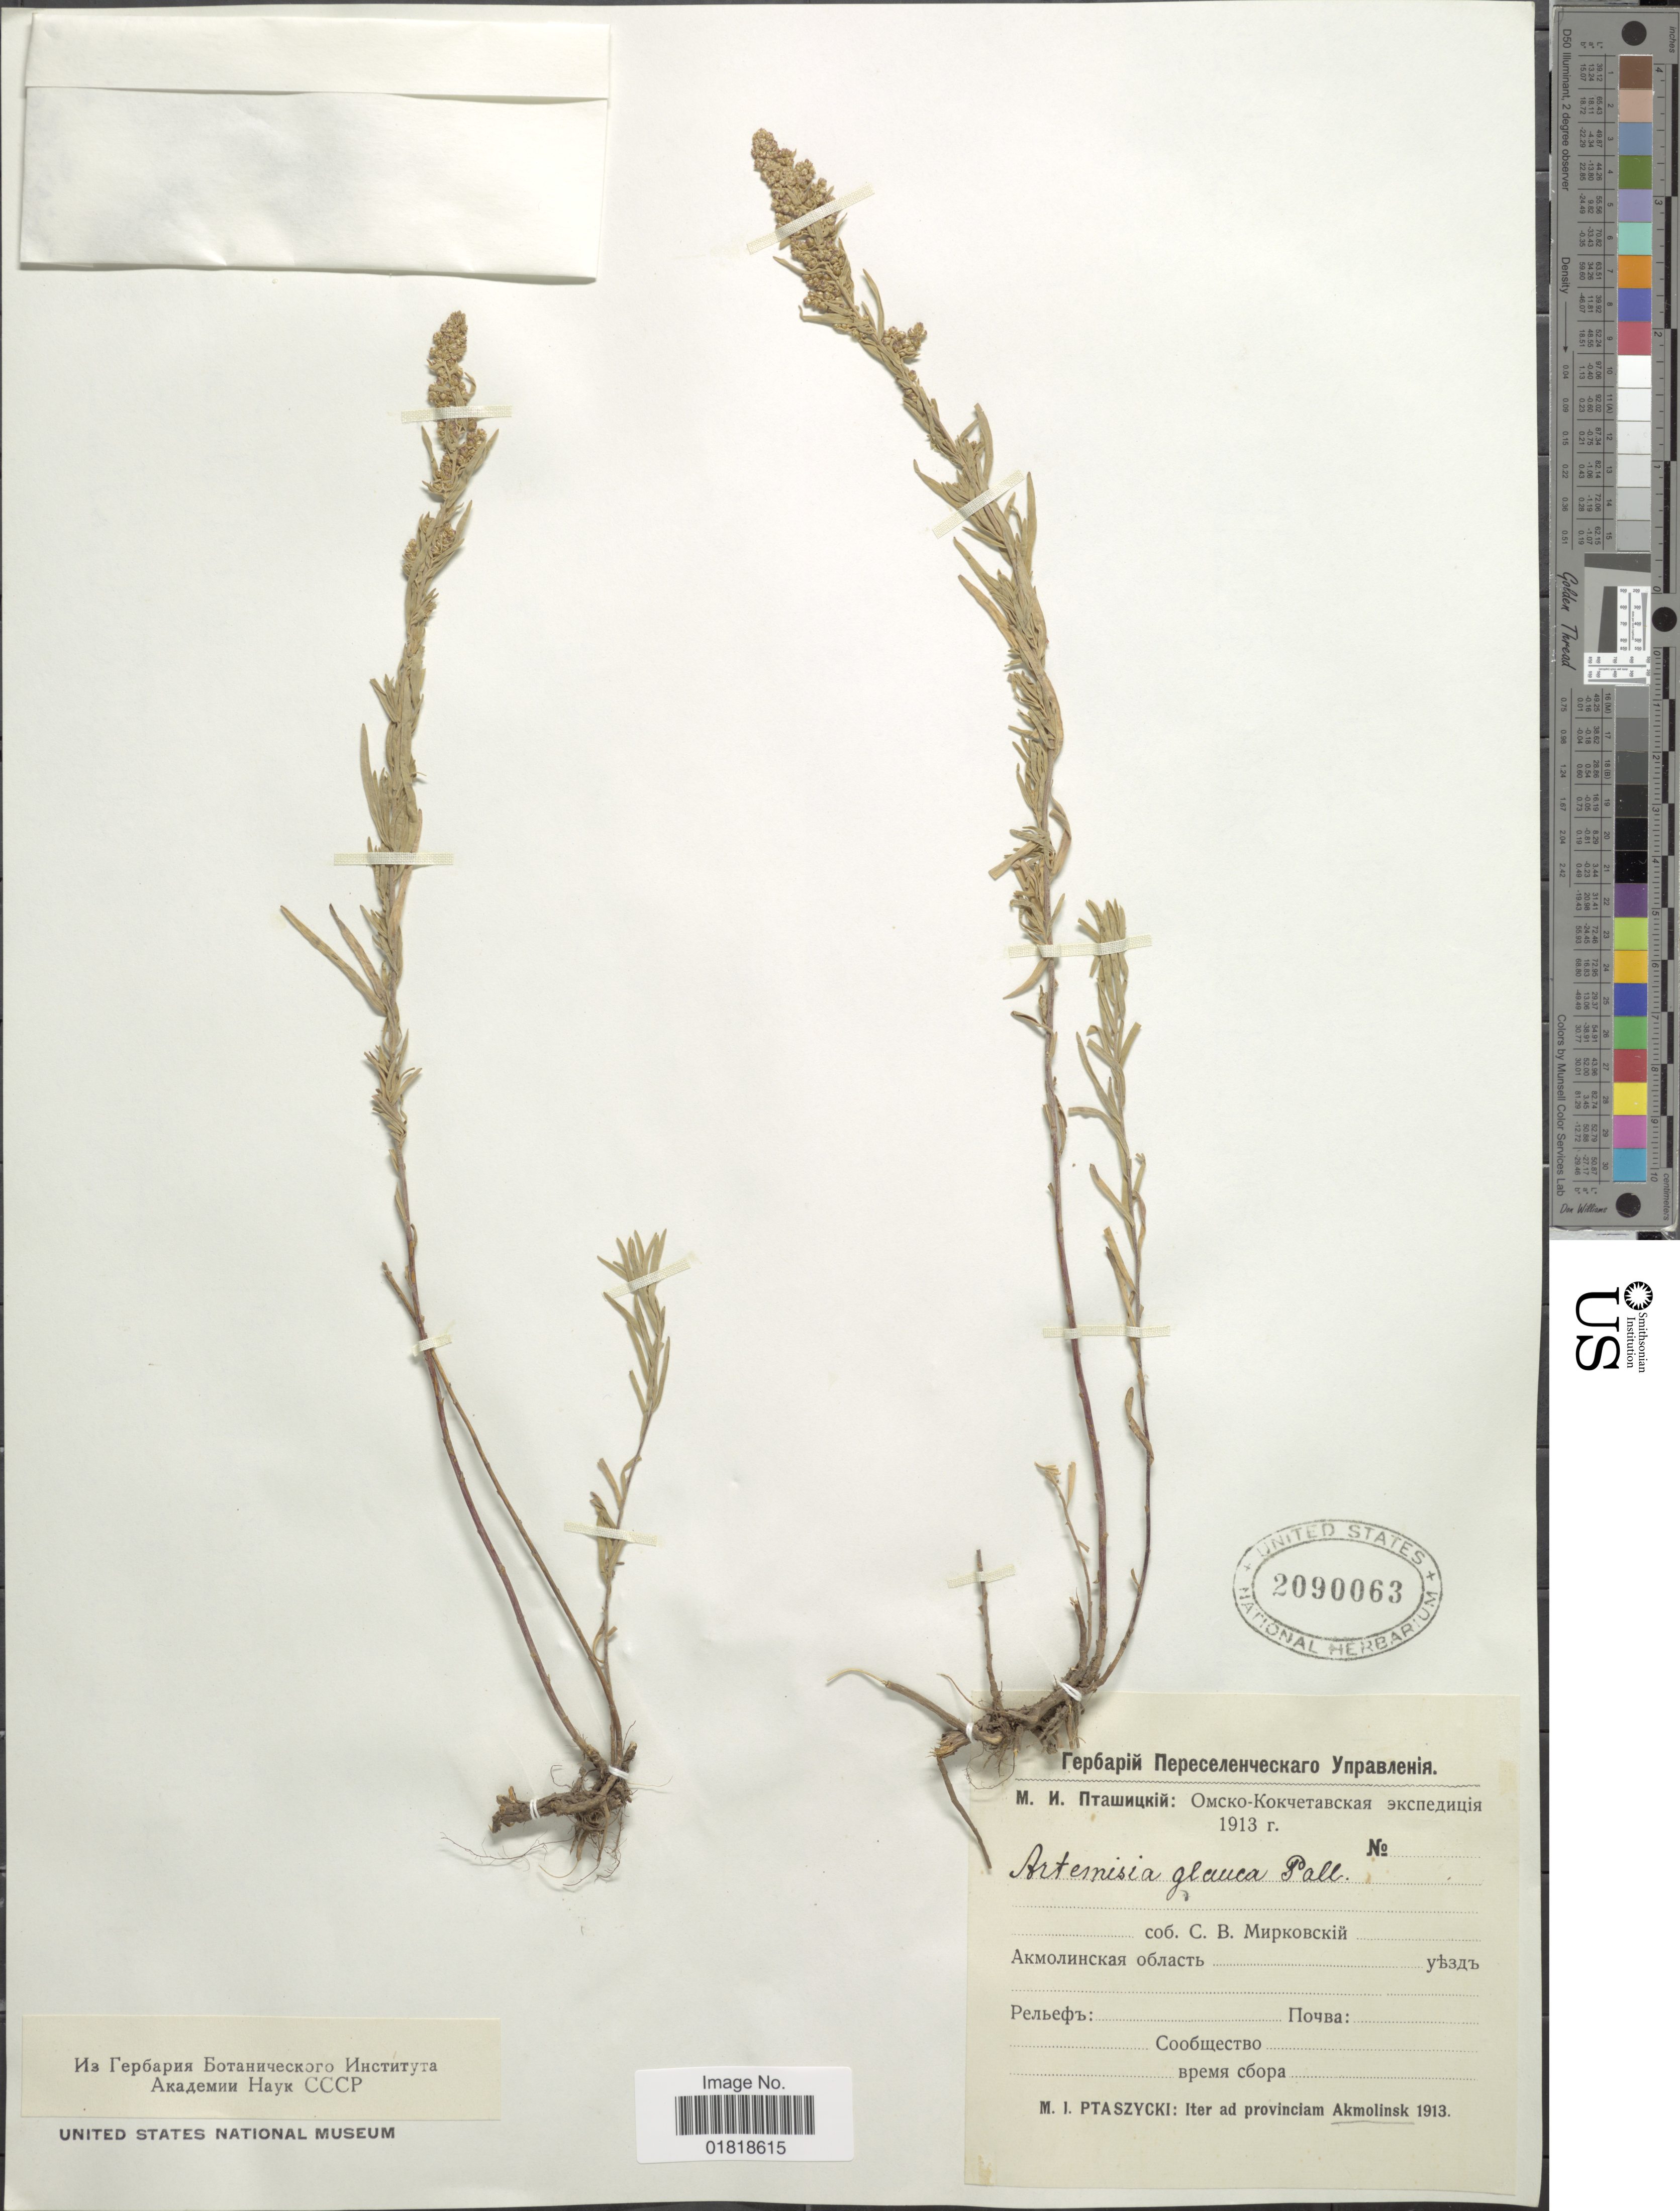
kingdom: Plantae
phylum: Tracheophyta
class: Magnoliopsida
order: Asterales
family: Asteraceae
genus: Artemisia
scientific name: Artemisia glauca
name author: Pall. ex Willd.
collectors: M. Ptaszycki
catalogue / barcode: US 2090063